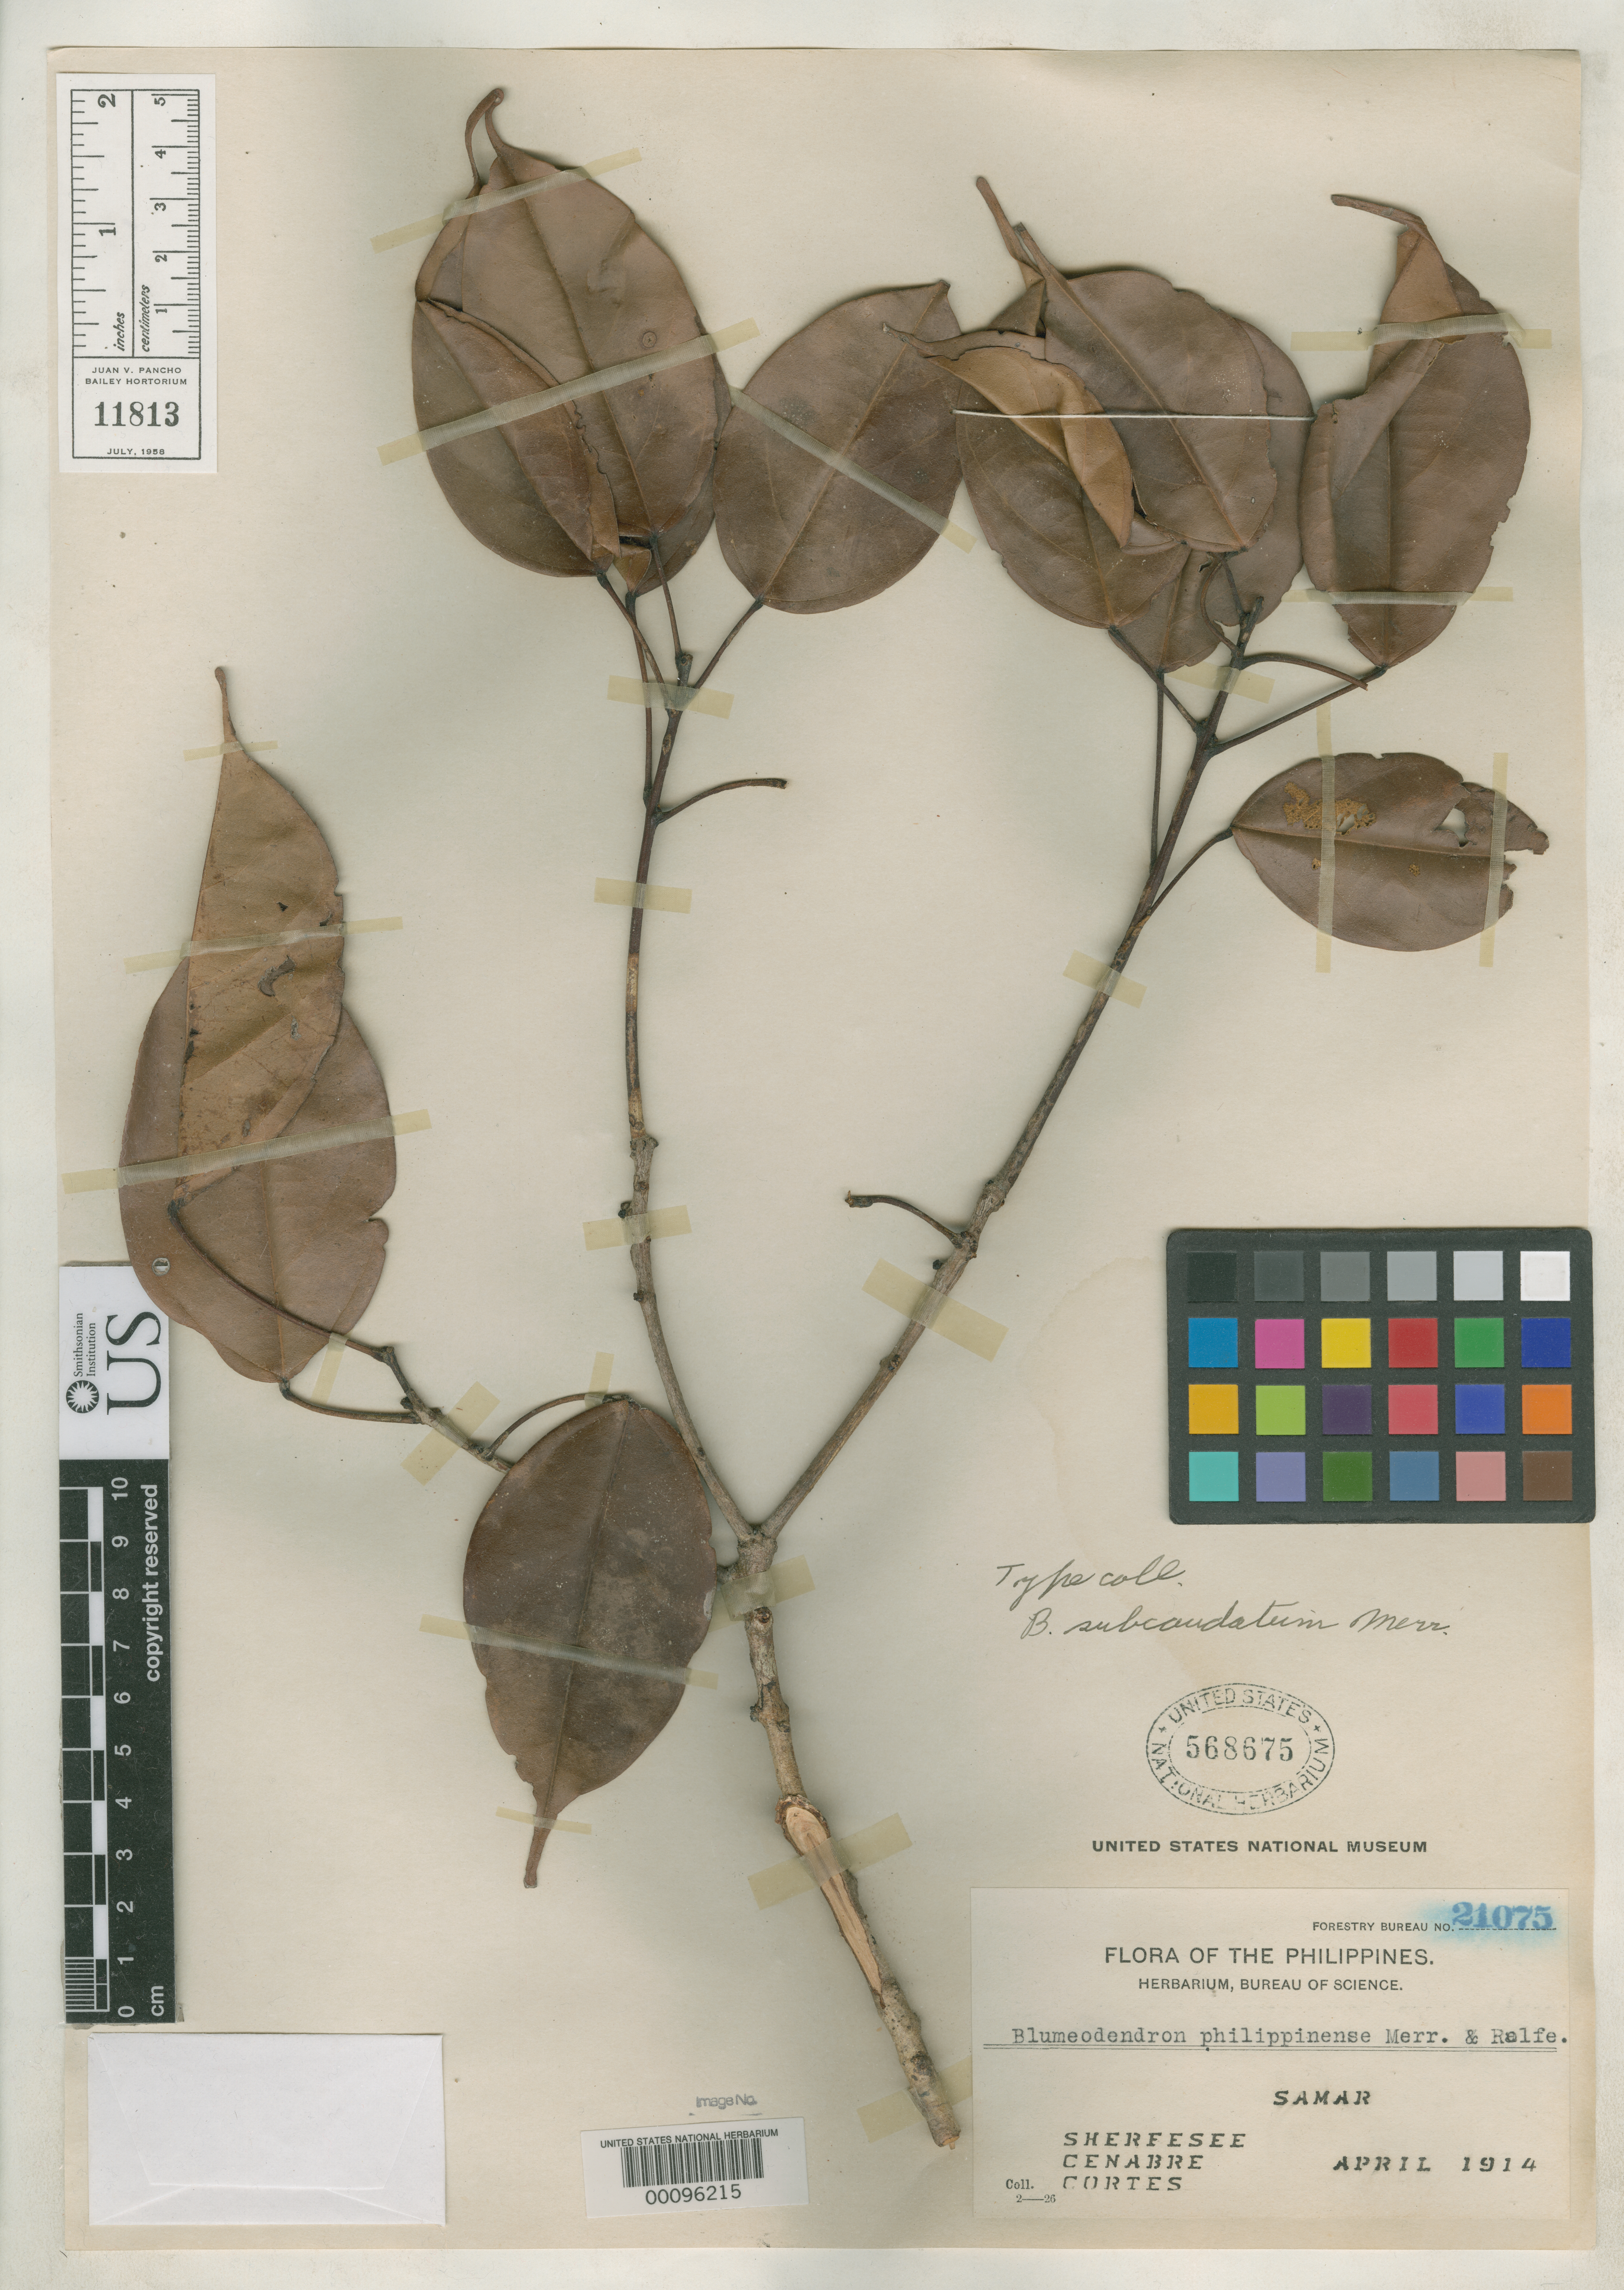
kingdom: Plantae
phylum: Tracheophyta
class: Magnoliopsida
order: Malpighiales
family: Euphorbiaceae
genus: Blumeodendron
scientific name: Blumeodendron subcaudatum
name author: Merr.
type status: Isotype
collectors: -. Shertesee, A. Cenabre & -. Cortes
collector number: For. Bur. 21075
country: Philippines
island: Samar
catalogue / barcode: US 568675